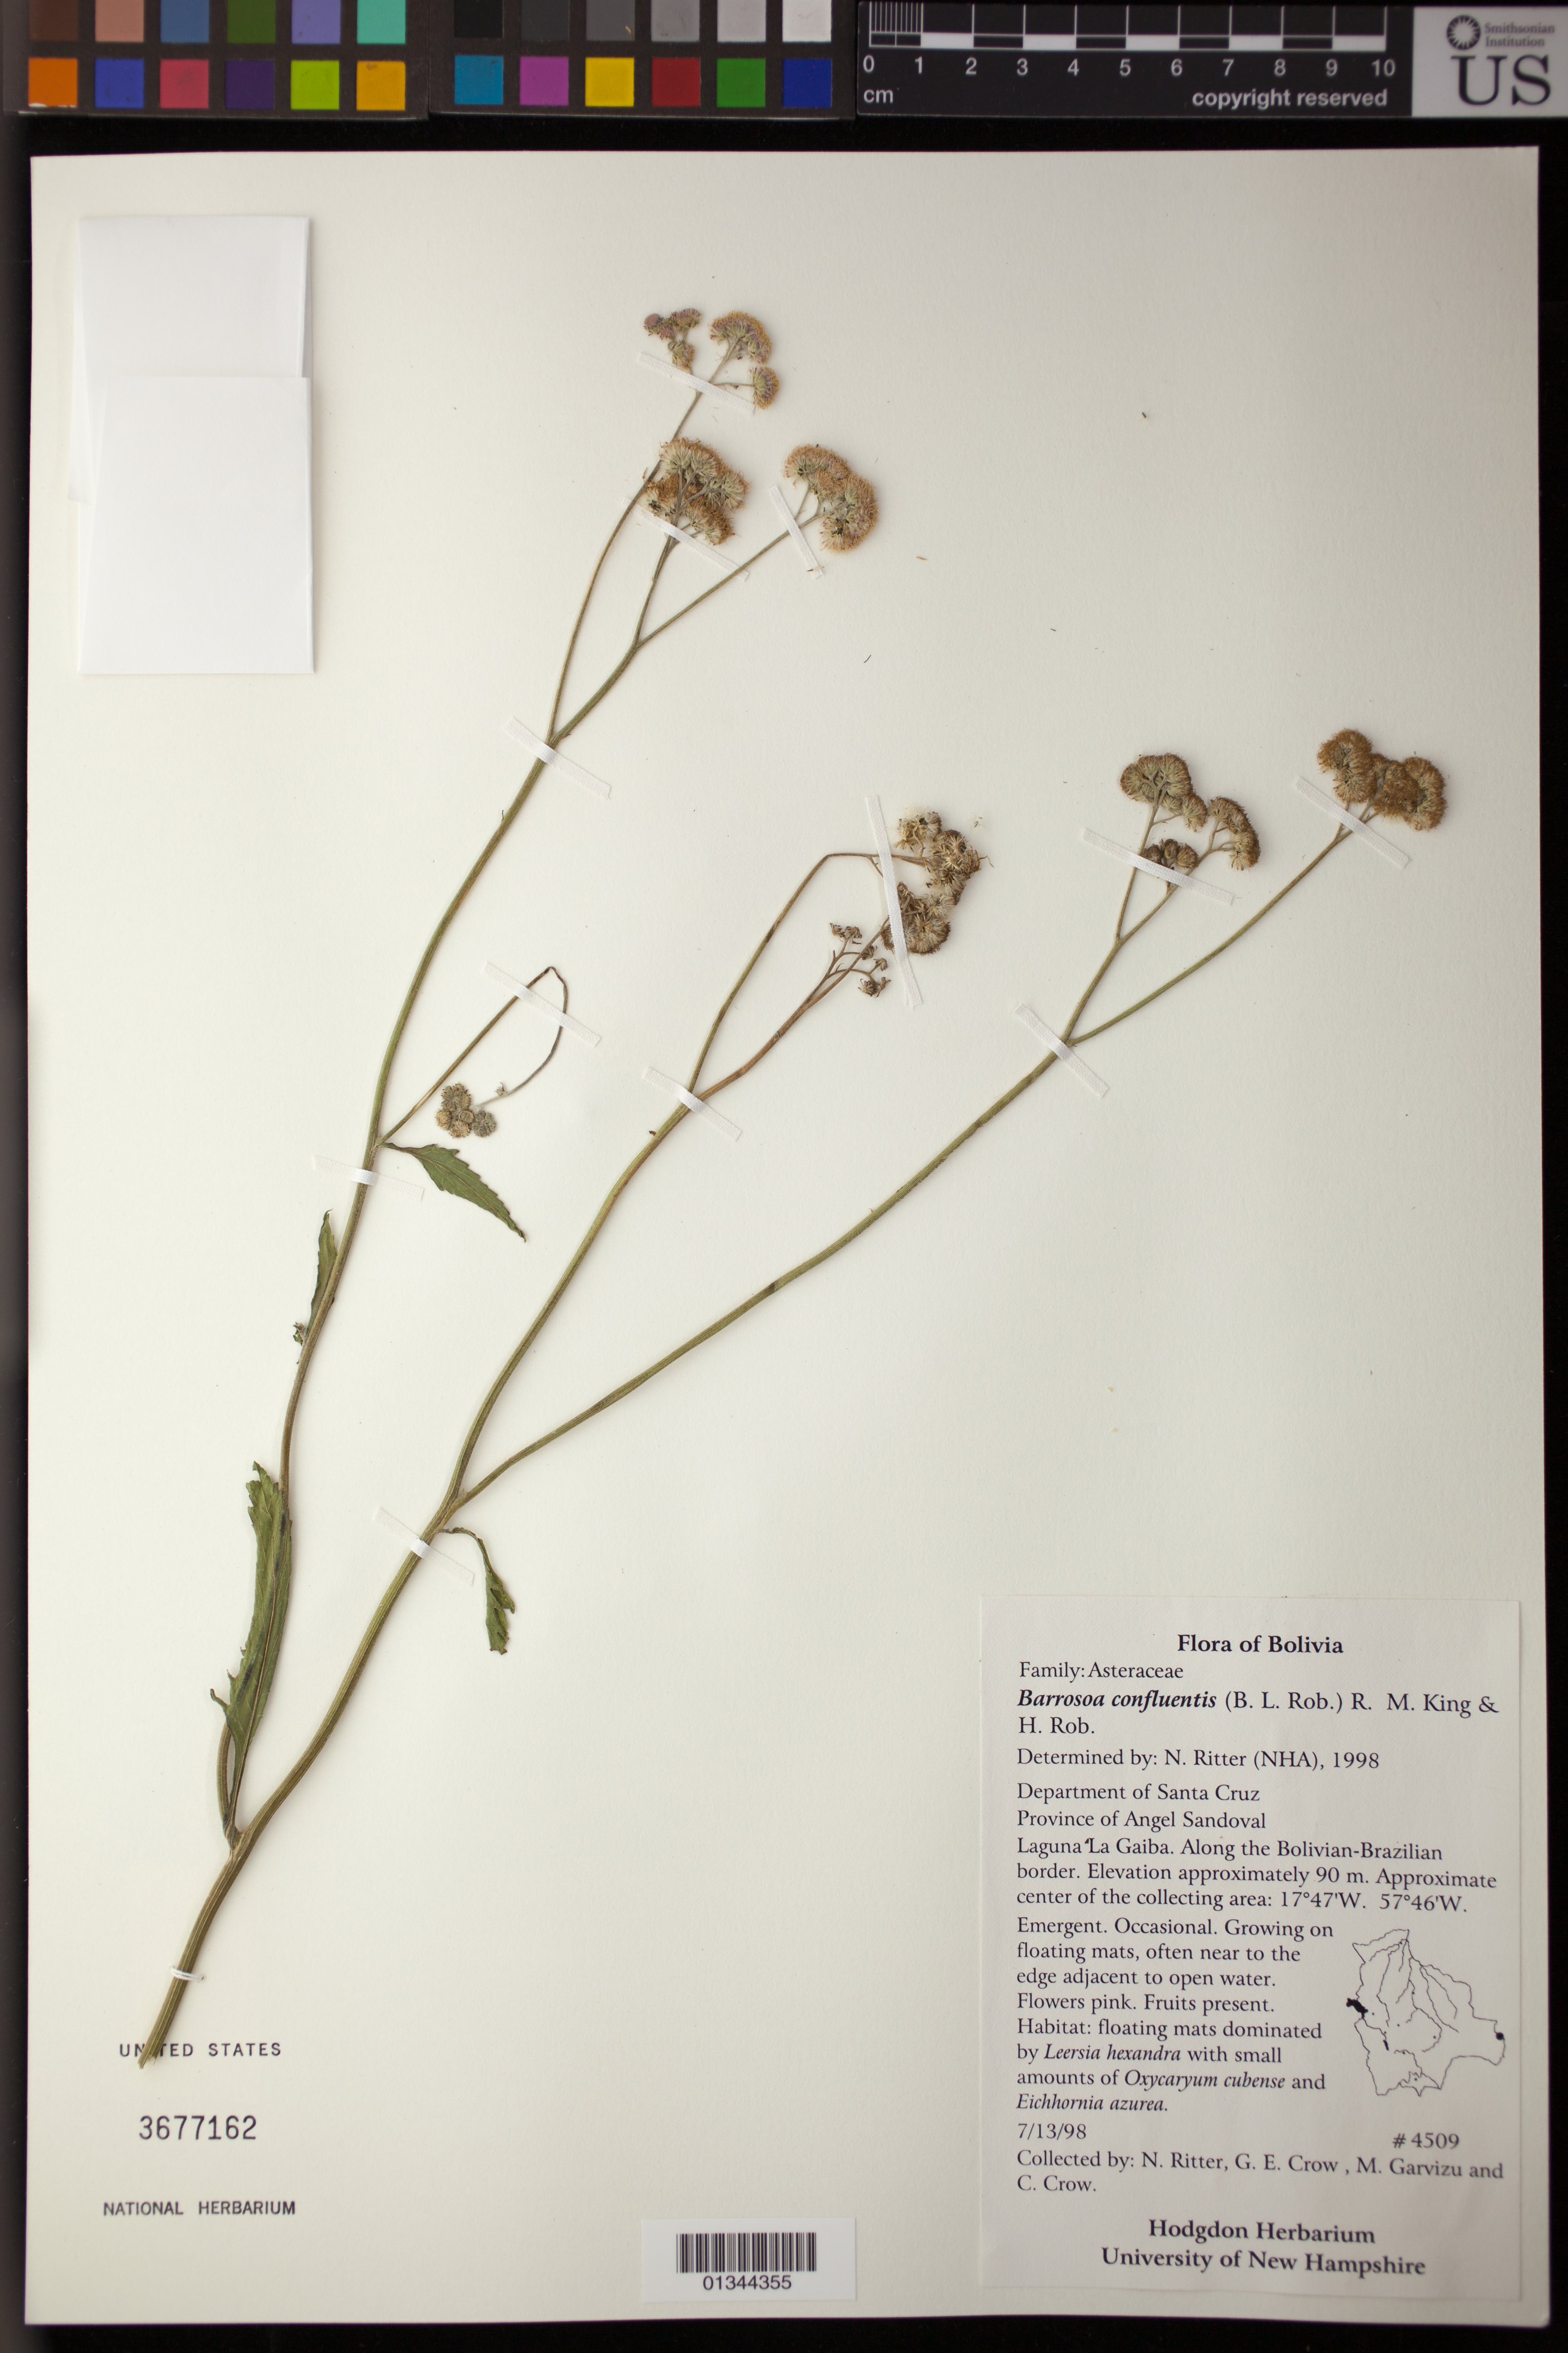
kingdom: Plantae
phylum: Tracheophyta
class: Magnoliopsida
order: Asterales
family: Asteraceae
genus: Barrosoa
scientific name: Barrosoa confluentis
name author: (B.L. Rob.) R.M. King & H. Rob.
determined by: Ritter, N.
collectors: N. Ritter, G. E. Crow, M. Garvizu & C. Crow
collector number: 4509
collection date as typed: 7/13/98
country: Bolivia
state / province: Santa Cruz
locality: Province of Angel Sandoval, Laguna La Gaiba, along the Bolivian-Brazilian border.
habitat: floating mats, often near to the edge adjacent to open water.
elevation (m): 90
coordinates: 17 47 W, 57 46 W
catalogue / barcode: US 3677162